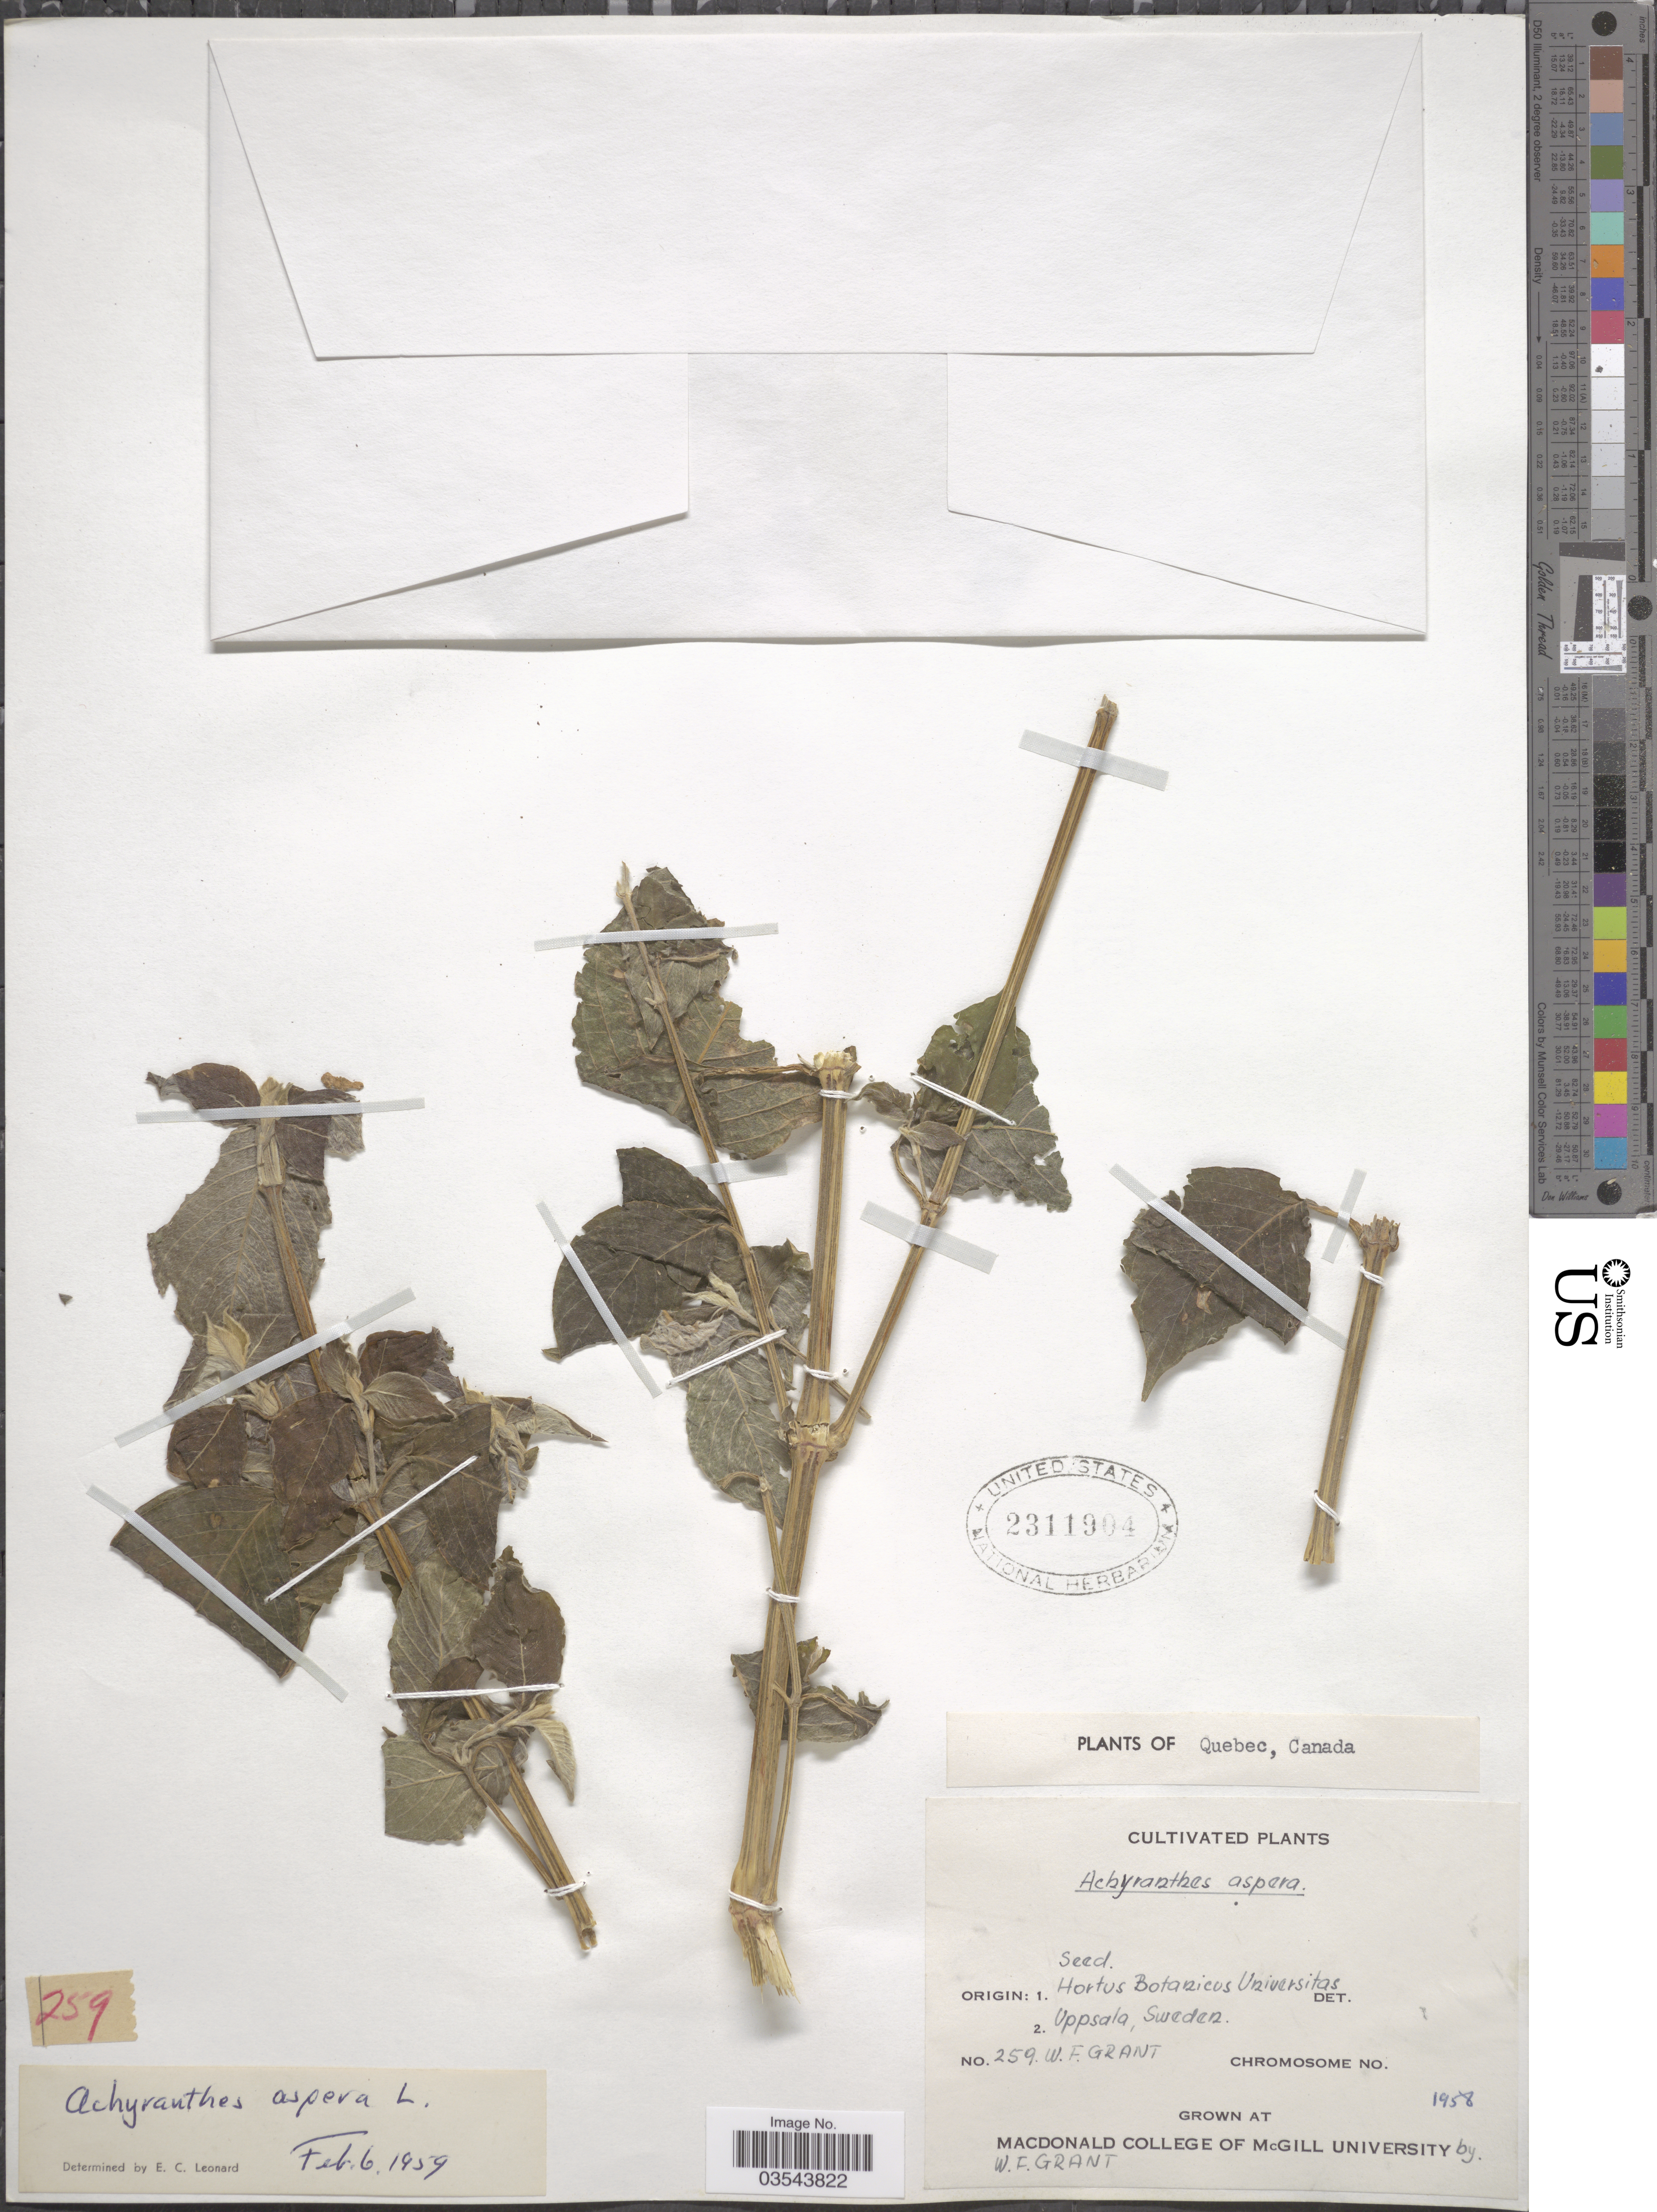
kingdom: Plantae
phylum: Tracheophyta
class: Magnoliopsida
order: Caryophyllales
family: Amaranthaceae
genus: Achyranthes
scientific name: Achyranthes aspera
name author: L.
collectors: W. Grant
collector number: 259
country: Canada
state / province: Quebec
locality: Grown at Macdonald College of McGill University.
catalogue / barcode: US 2311904